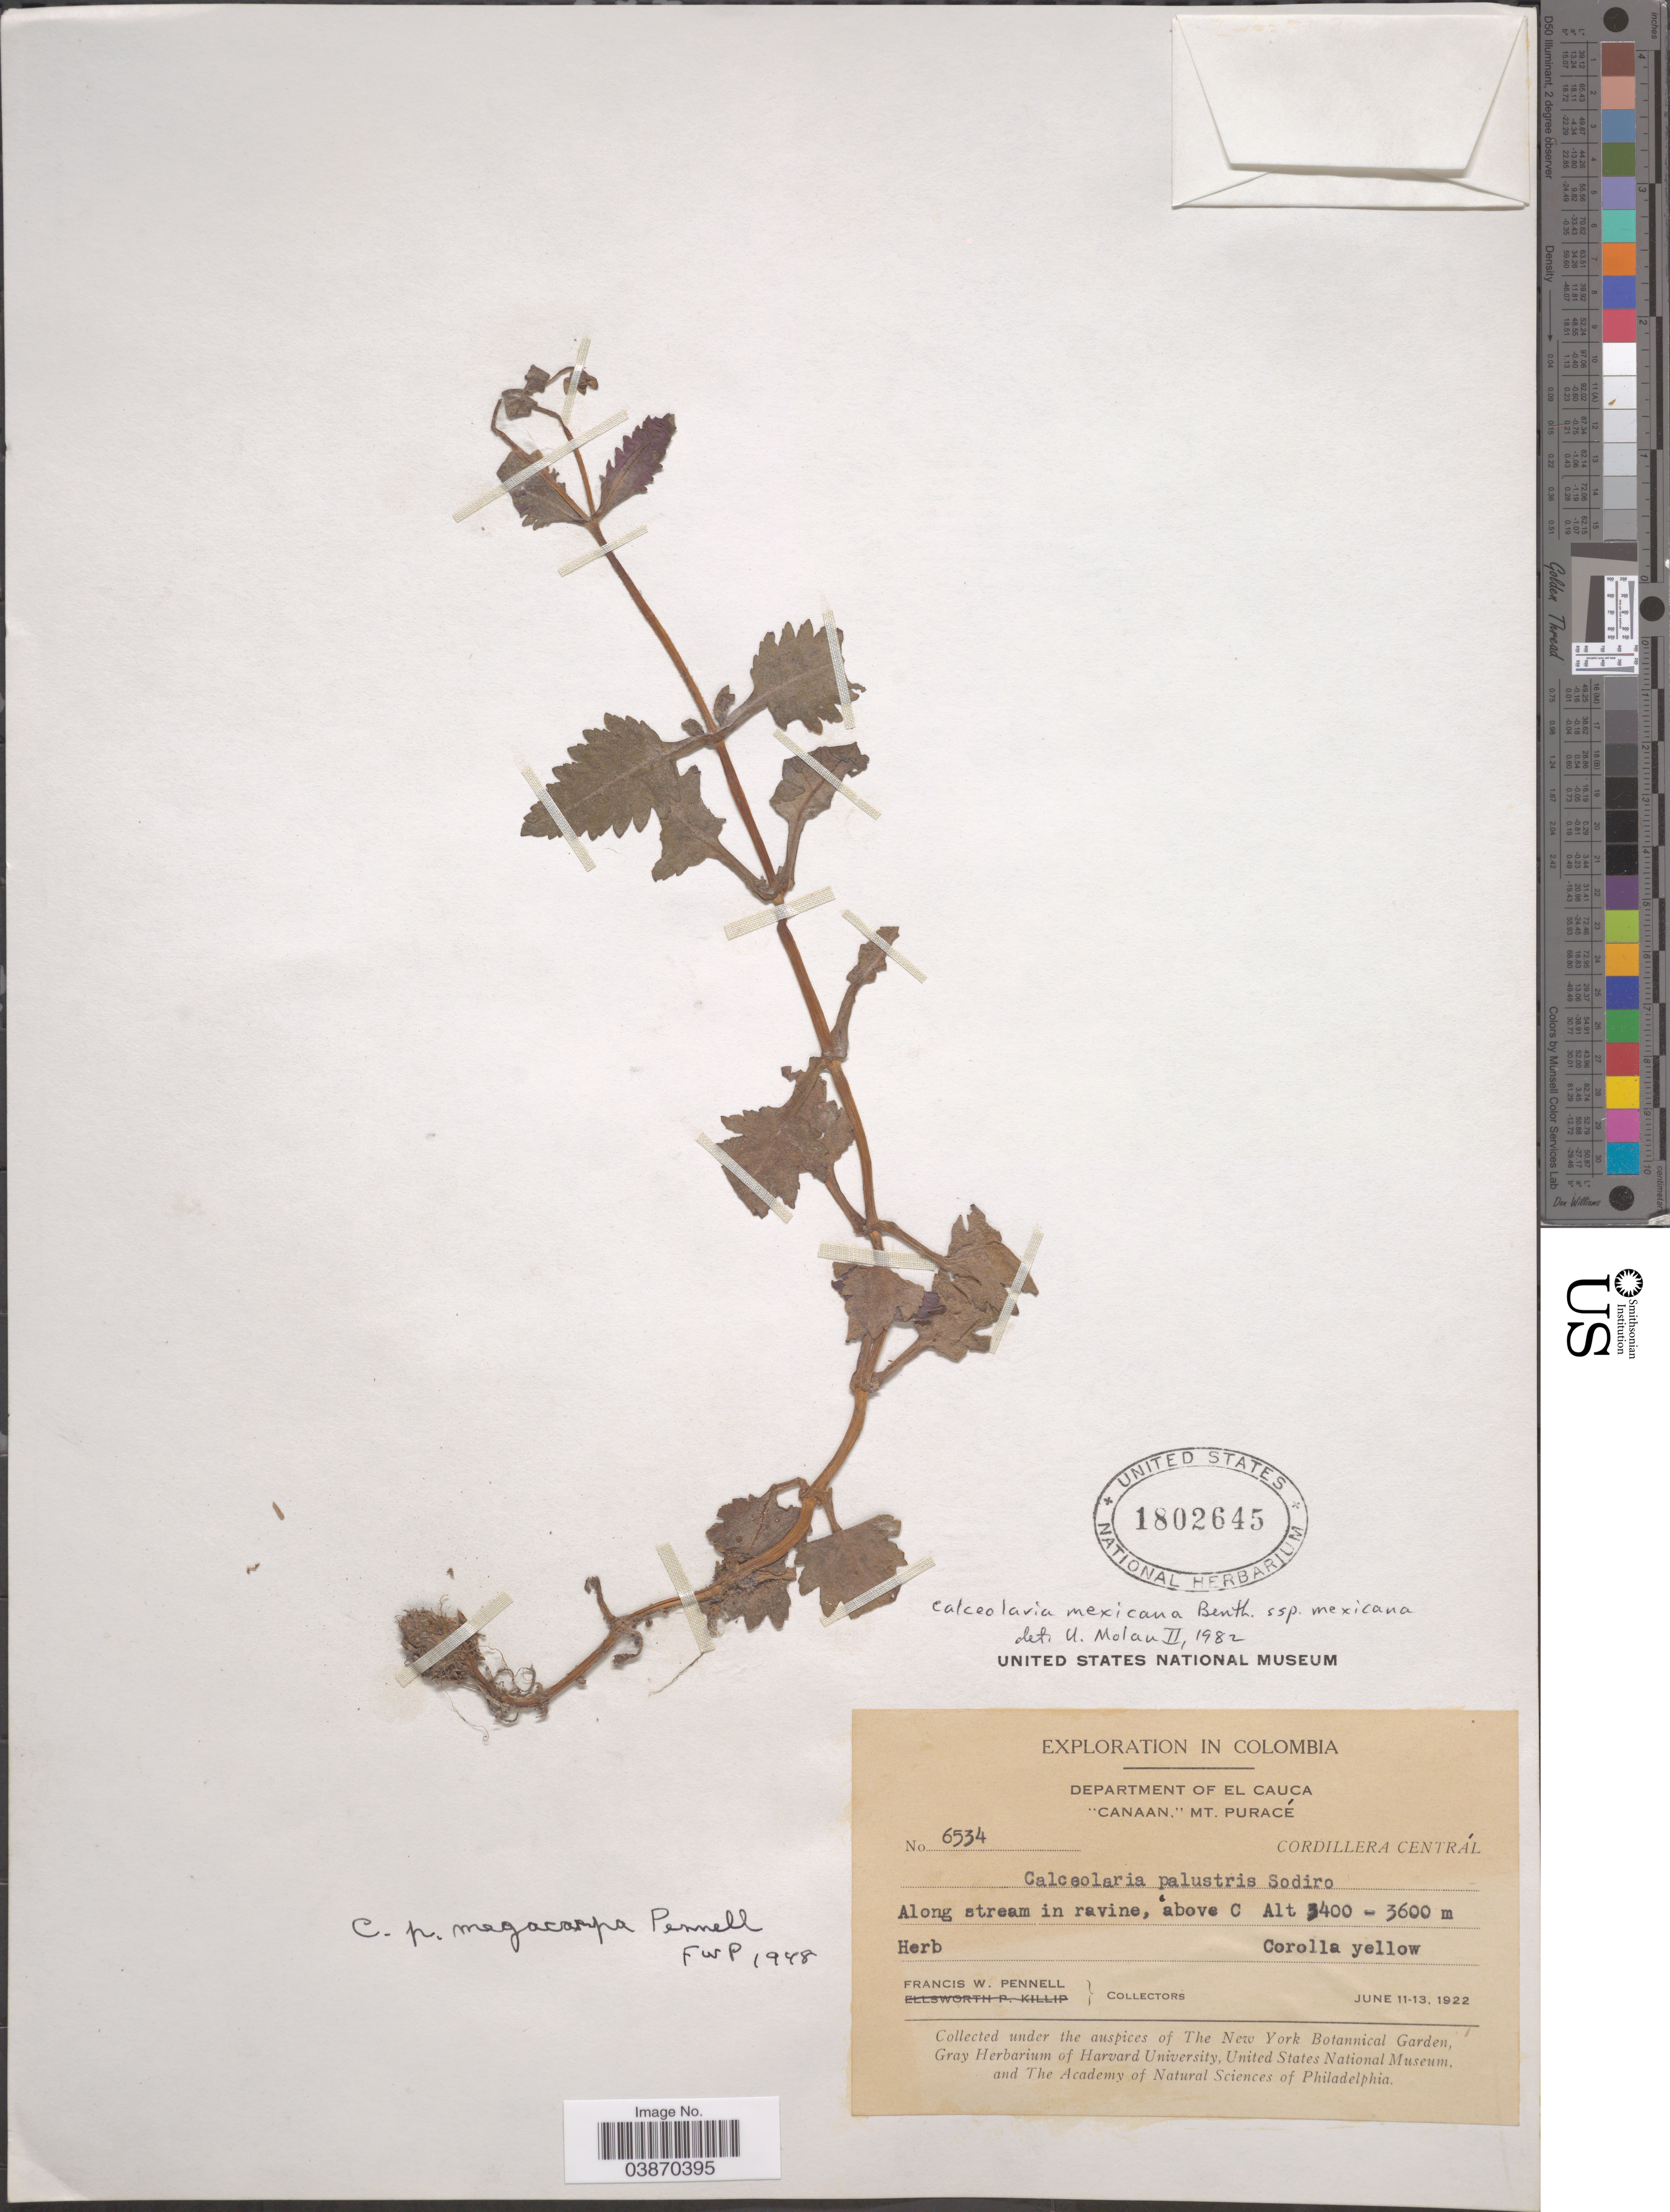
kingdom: Plantae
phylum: Tracheophyta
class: Magnoliopsida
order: Lamiales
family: Calceolariaceae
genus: Calceolaria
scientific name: Calceolaria mexicana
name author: Benth.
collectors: F. W. Pennell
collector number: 6534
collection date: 1922-06-11/1922-06-13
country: Colombia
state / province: Cauca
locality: Department of El Cauca, 'Canaan,' Mt. Puracé. Cordillera Centrál. Along stream in ravine, above C.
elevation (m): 3400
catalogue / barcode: US 1802645